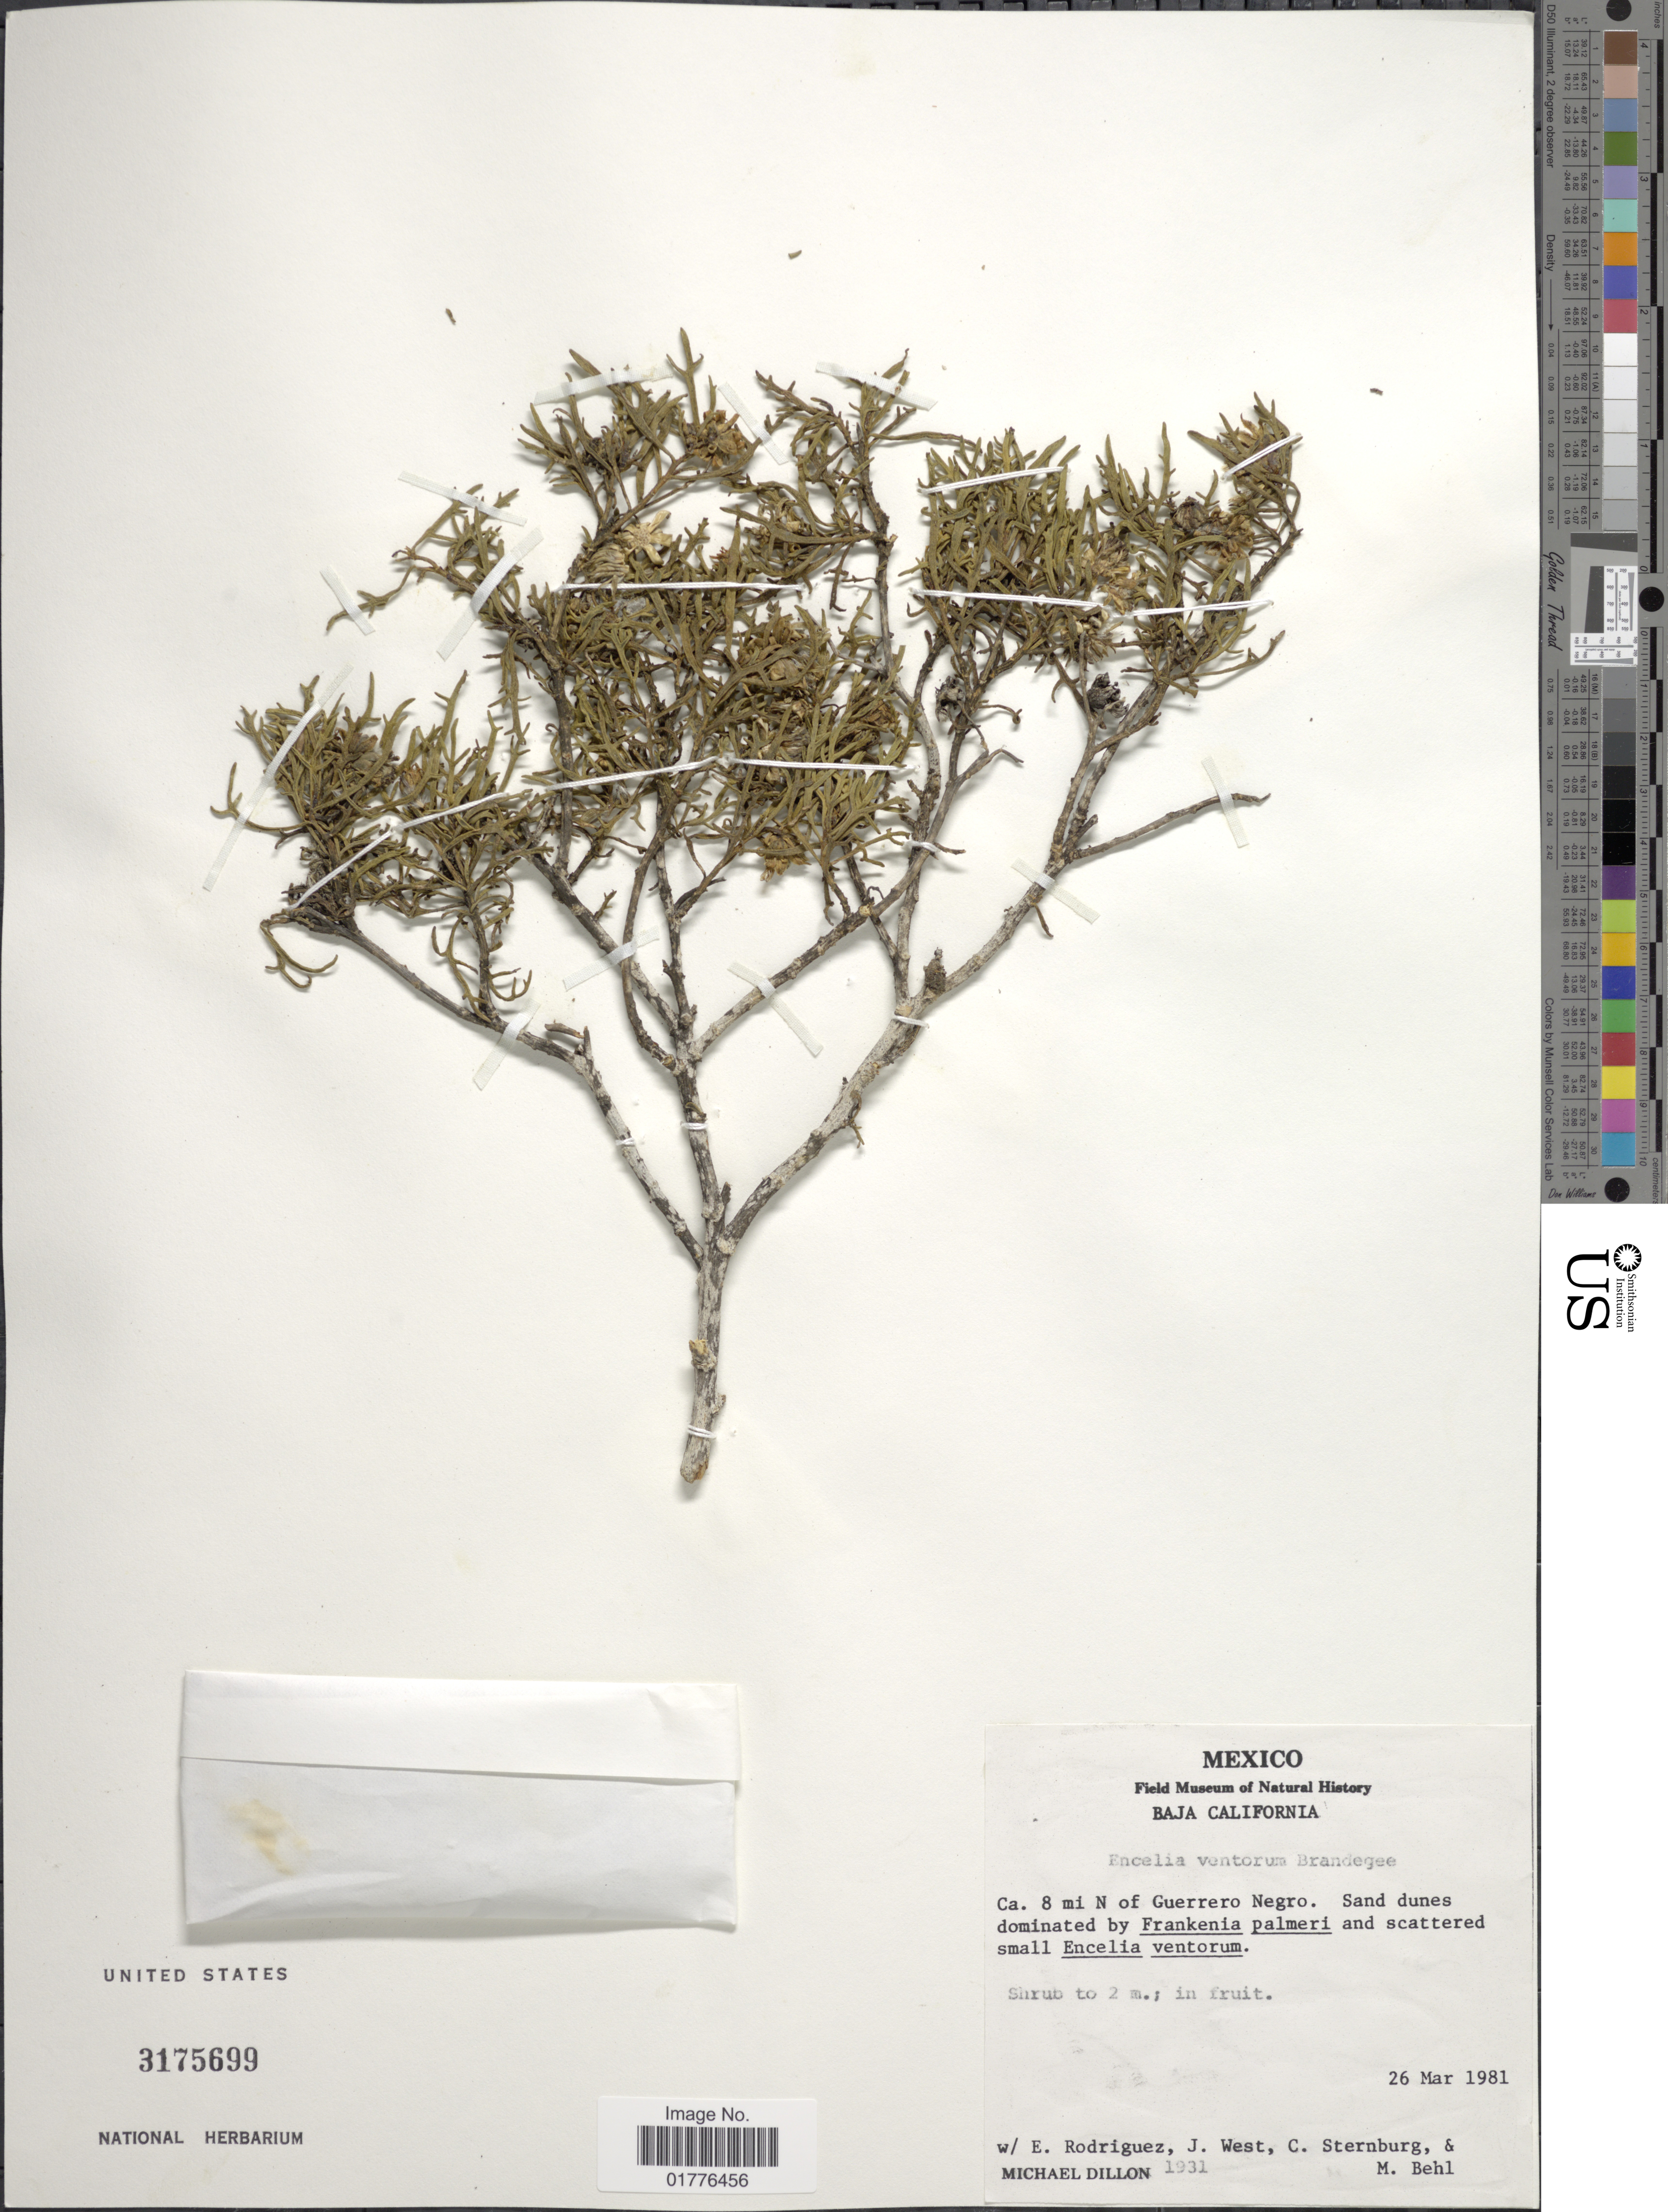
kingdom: Plantae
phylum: Tracheophyta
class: Magnoliopsida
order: Asterales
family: Asteraceae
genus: Encelia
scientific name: Encelia ventorum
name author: Brandegee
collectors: M. O. Dillon, E. Rodriguez, J. West, C. Sternburg & M. Behl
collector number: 1931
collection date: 1981-03-26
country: Mexico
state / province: Baja California Sur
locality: Ca. 8 mi N of Guerrero Negro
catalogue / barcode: US 3175699